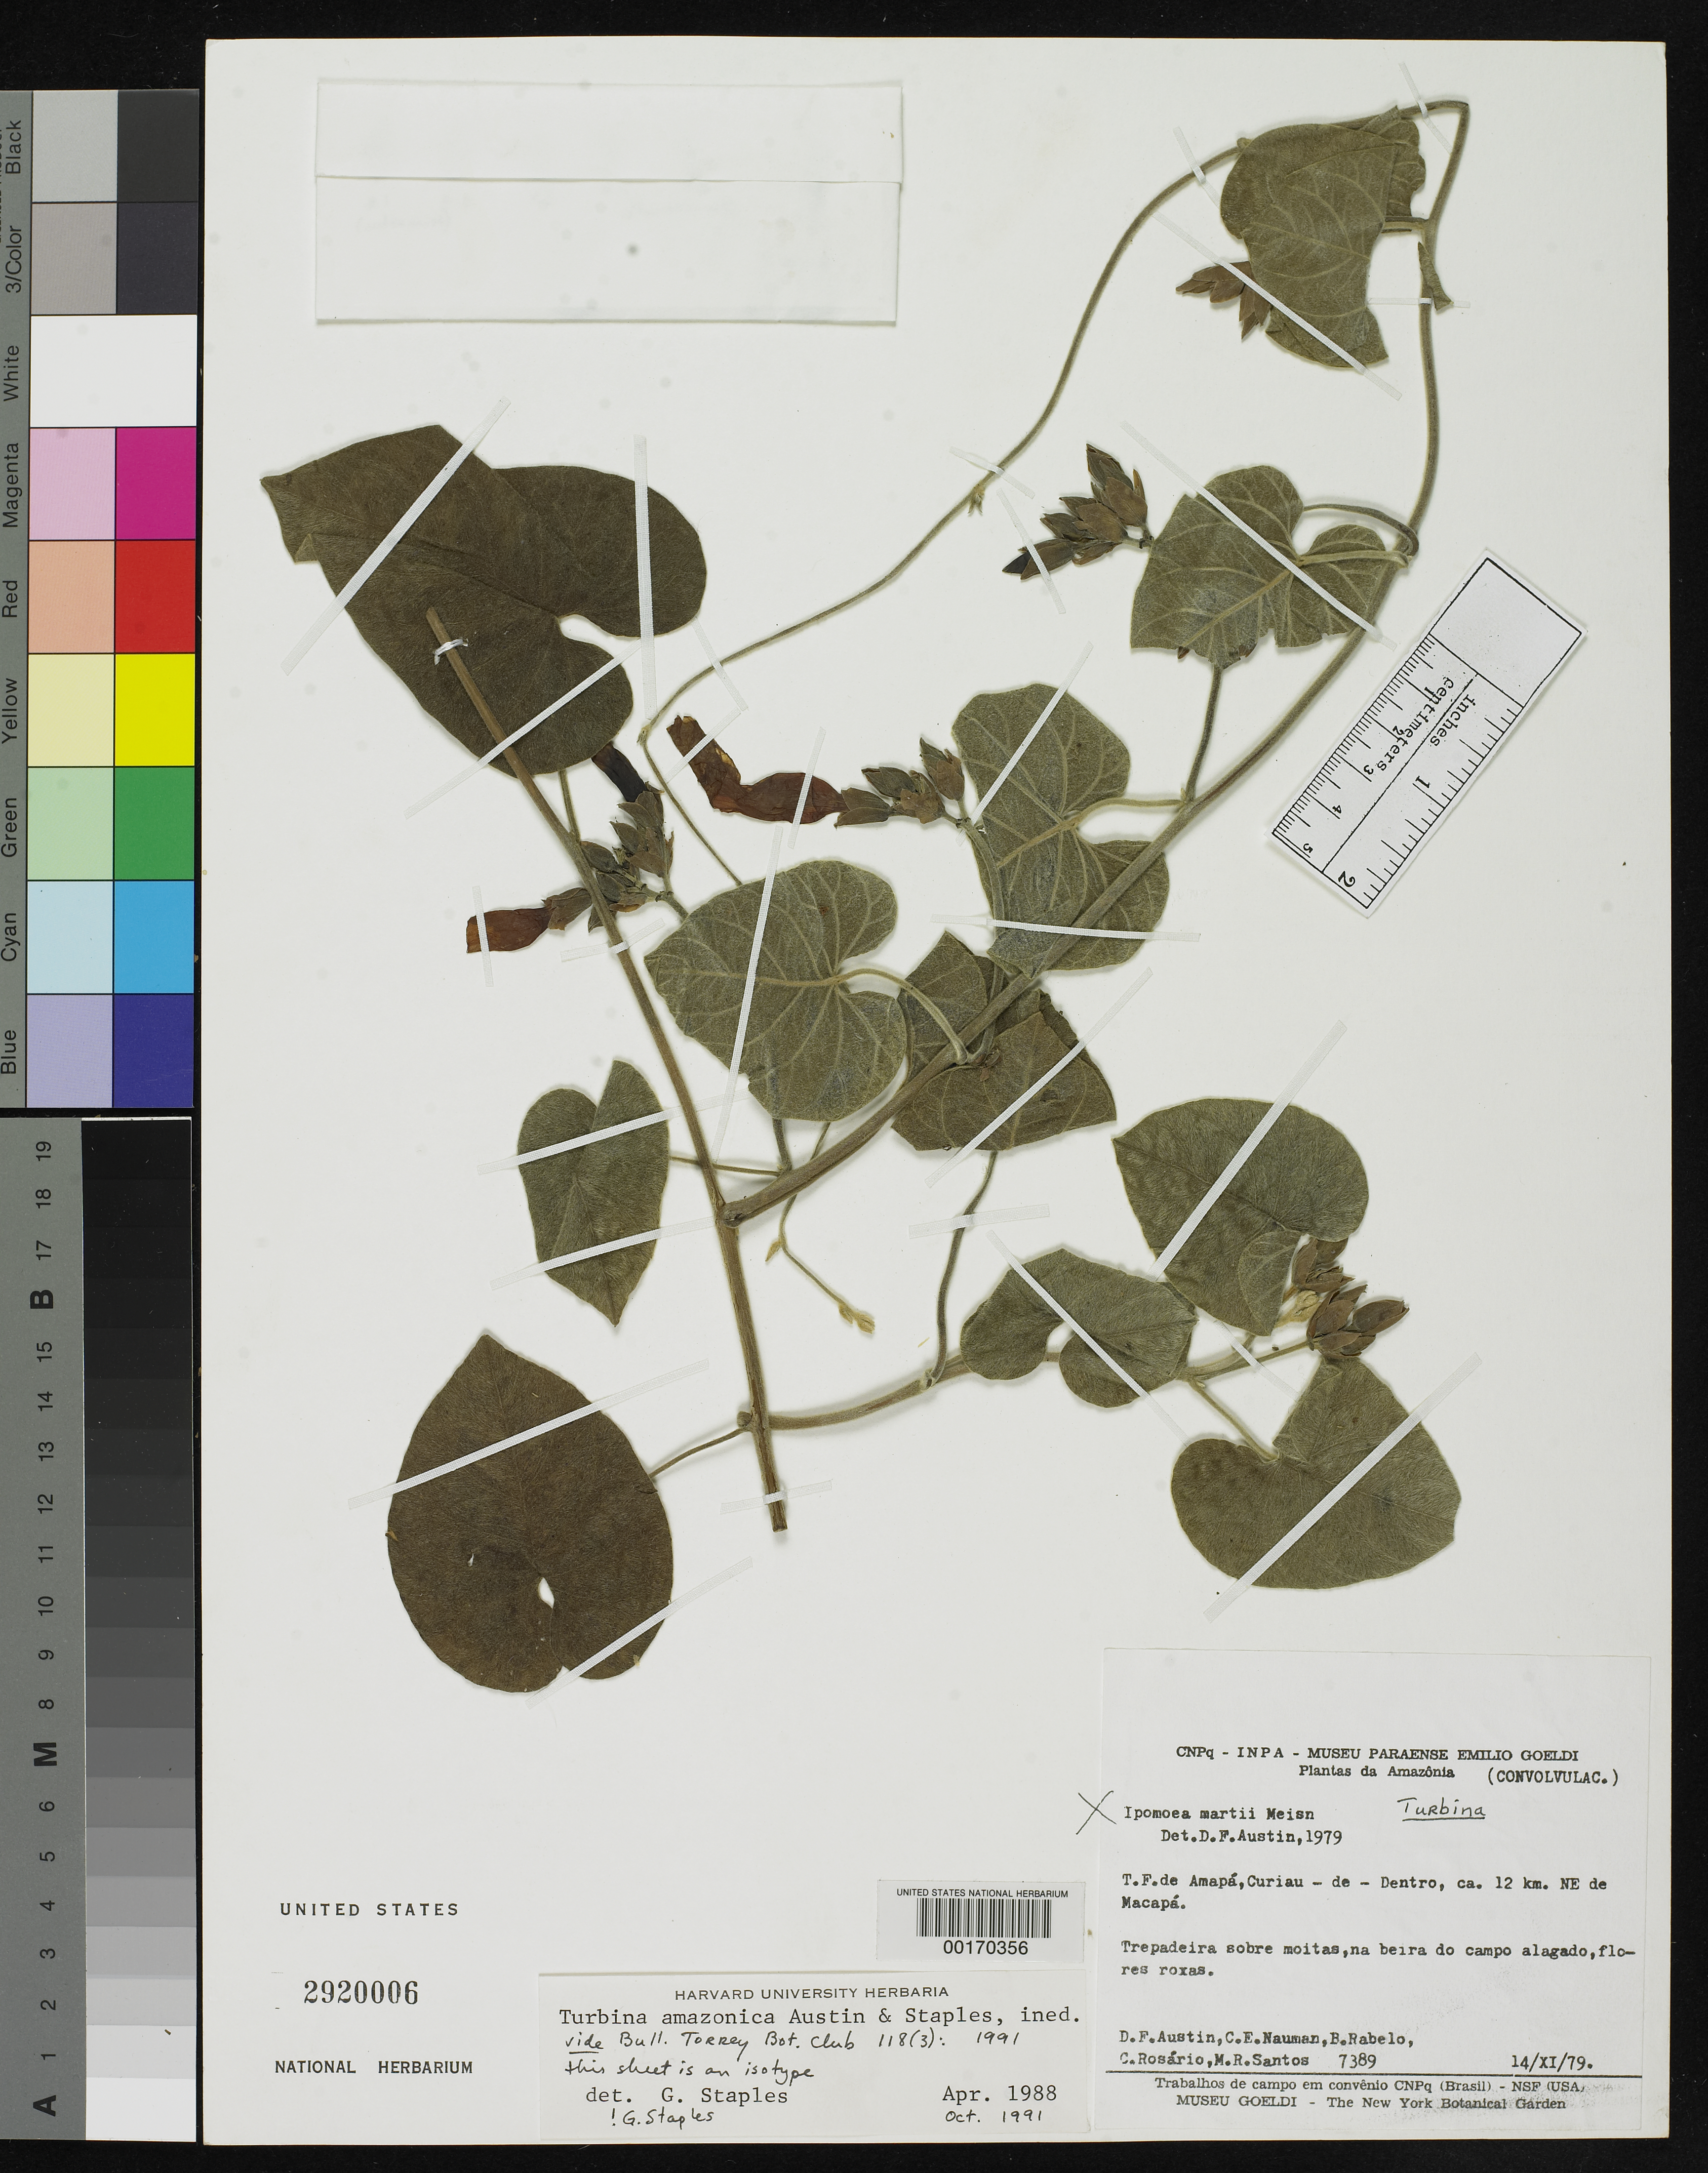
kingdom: Plantae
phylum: Tracheophyta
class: Magnoliopsida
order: Solanales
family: Convolvulaceae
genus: Turbina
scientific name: Turbina amazonica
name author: D.F. Austin & Staples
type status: Isotype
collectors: D. Austin, C. E. Nauman, B. Rabelo, C. S. Rosário & M. R. dos Santos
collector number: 7389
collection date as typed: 14 Nov 1979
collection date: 1979-11-14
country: Brazil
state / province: Amapá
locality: Curiau de Dentro, ca. 12 km NE of Macapa.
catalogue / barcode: US 2920006